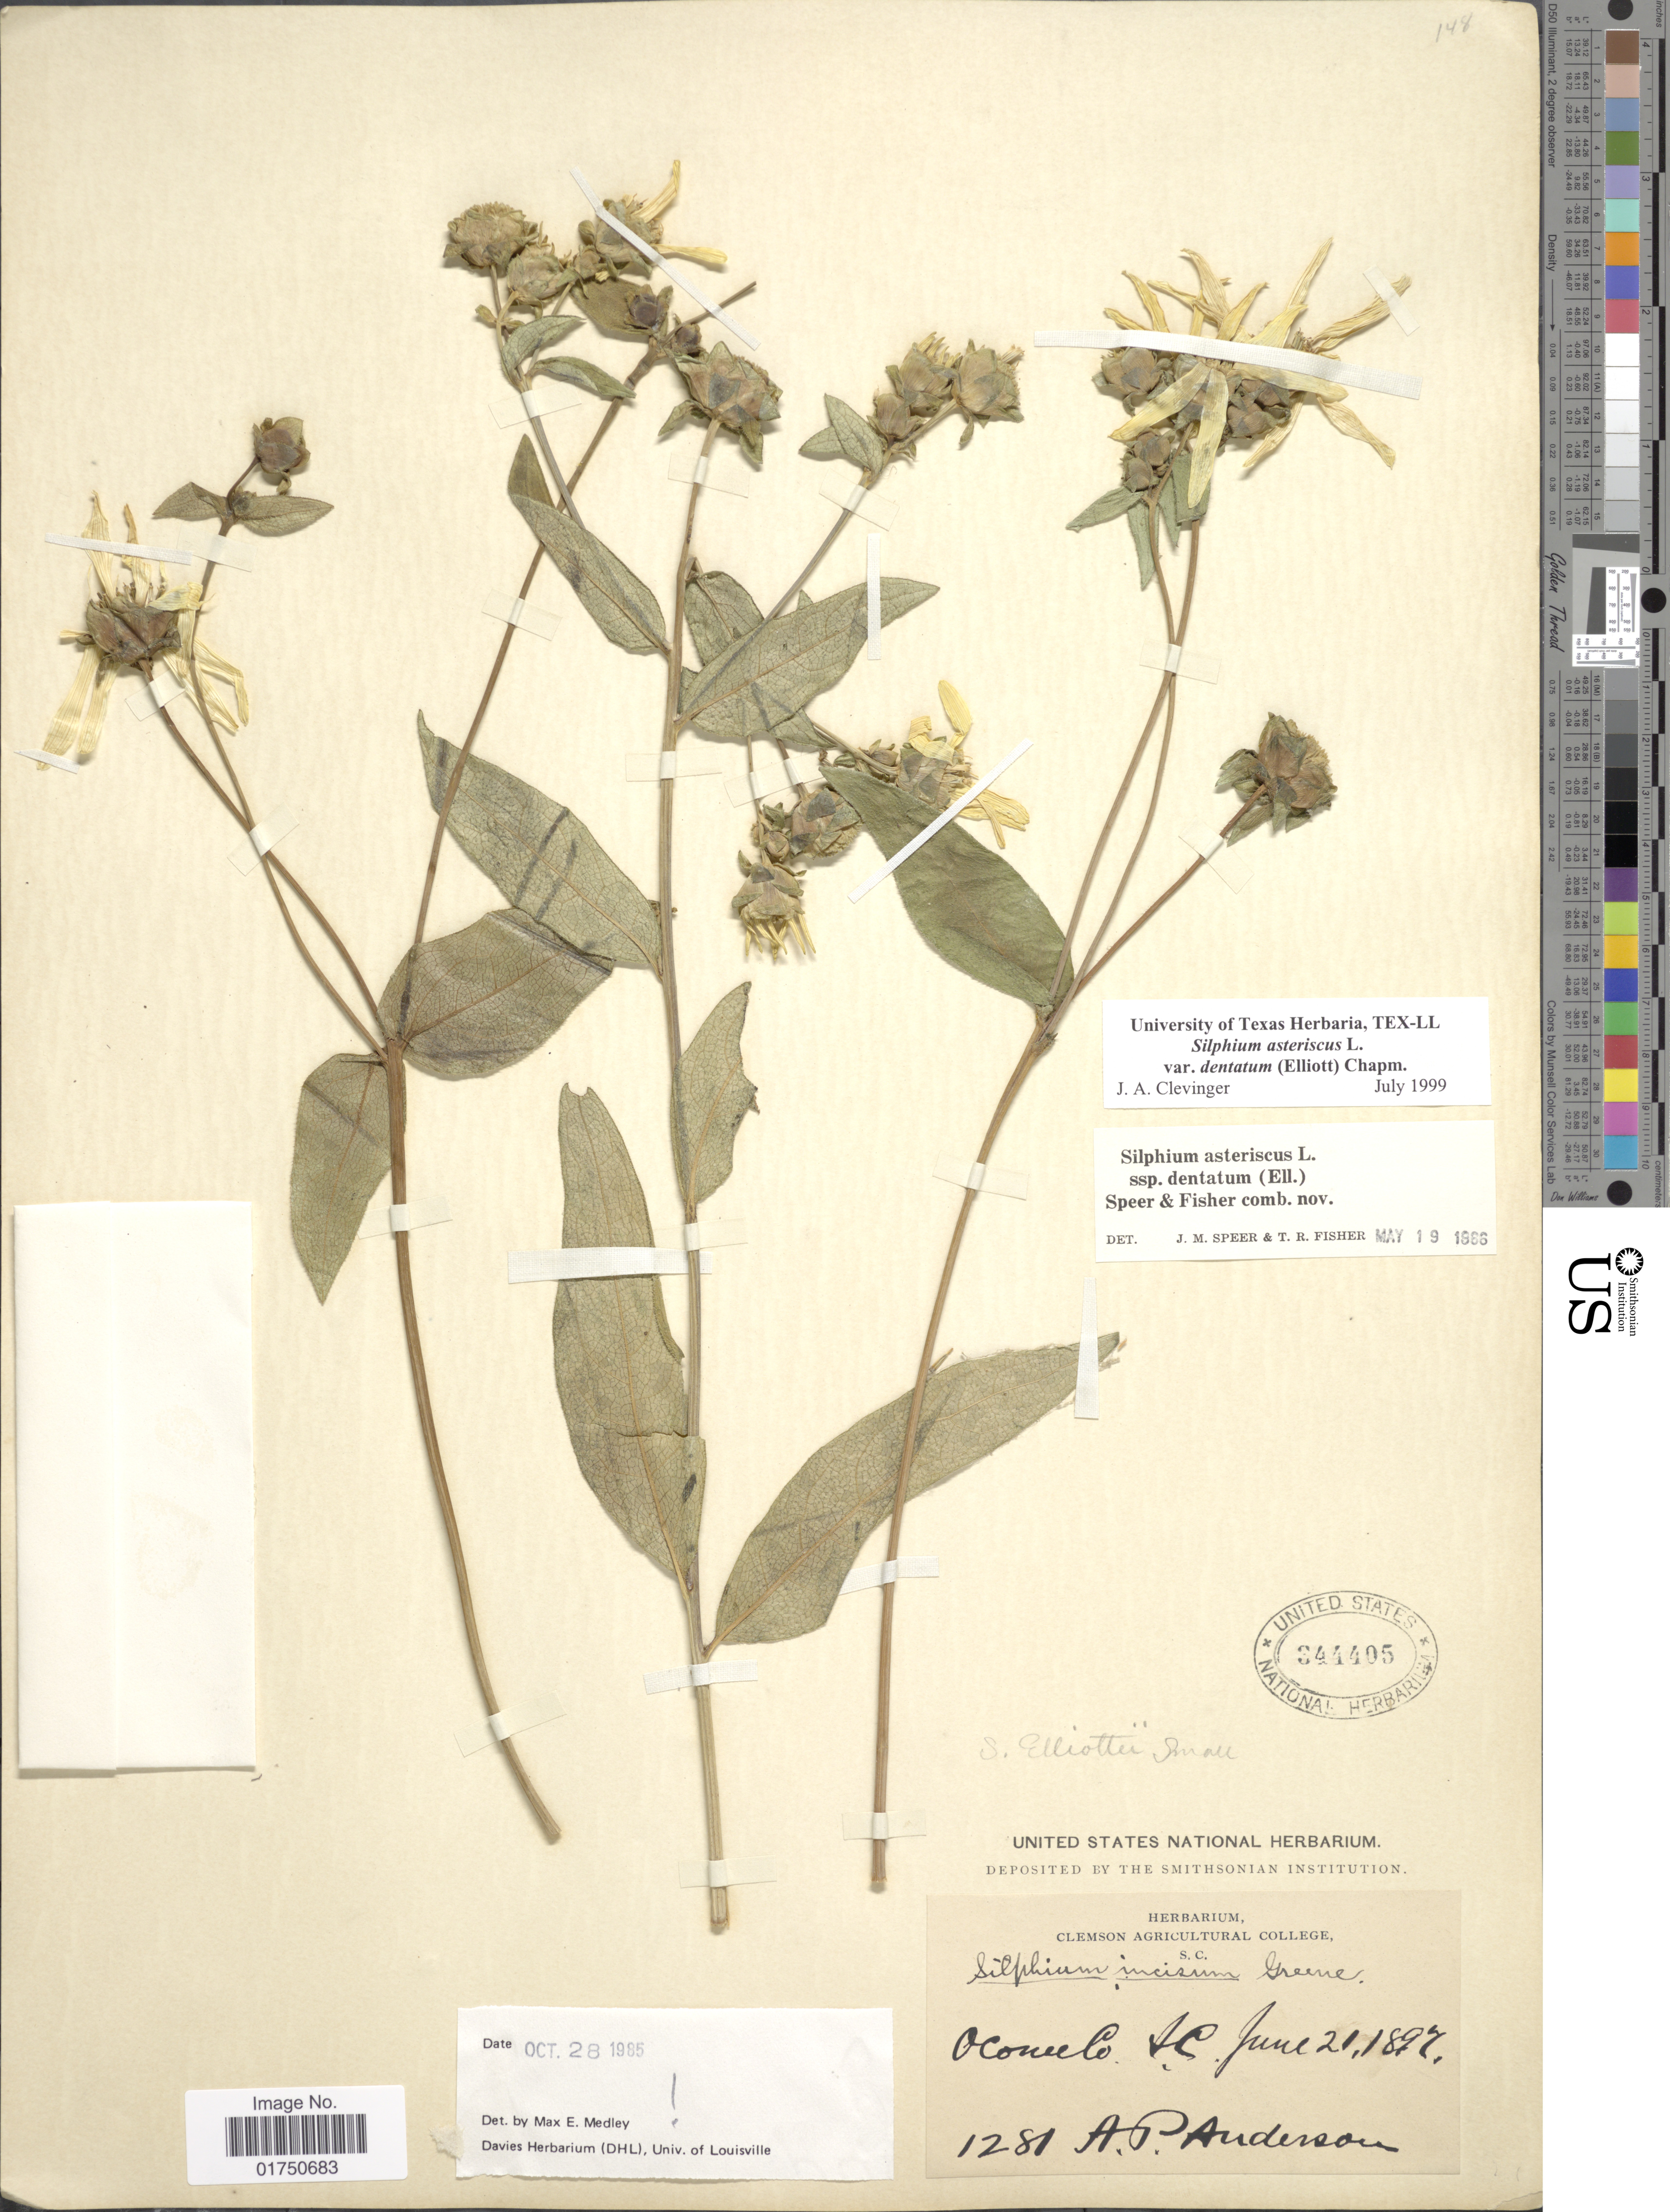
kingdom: Plantae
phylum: Tracheophyta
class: Magnoliopsida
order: Asterales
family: Asteraceae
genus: Silphium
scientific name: Silphium asteriscus var. dentatum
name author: (Elliott) Chapm.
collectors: A. P. Anderson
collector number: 1281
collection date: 1897-06-21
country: United States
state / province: South Carolina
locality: Oconee Co., S.C.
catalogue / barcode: US 344405